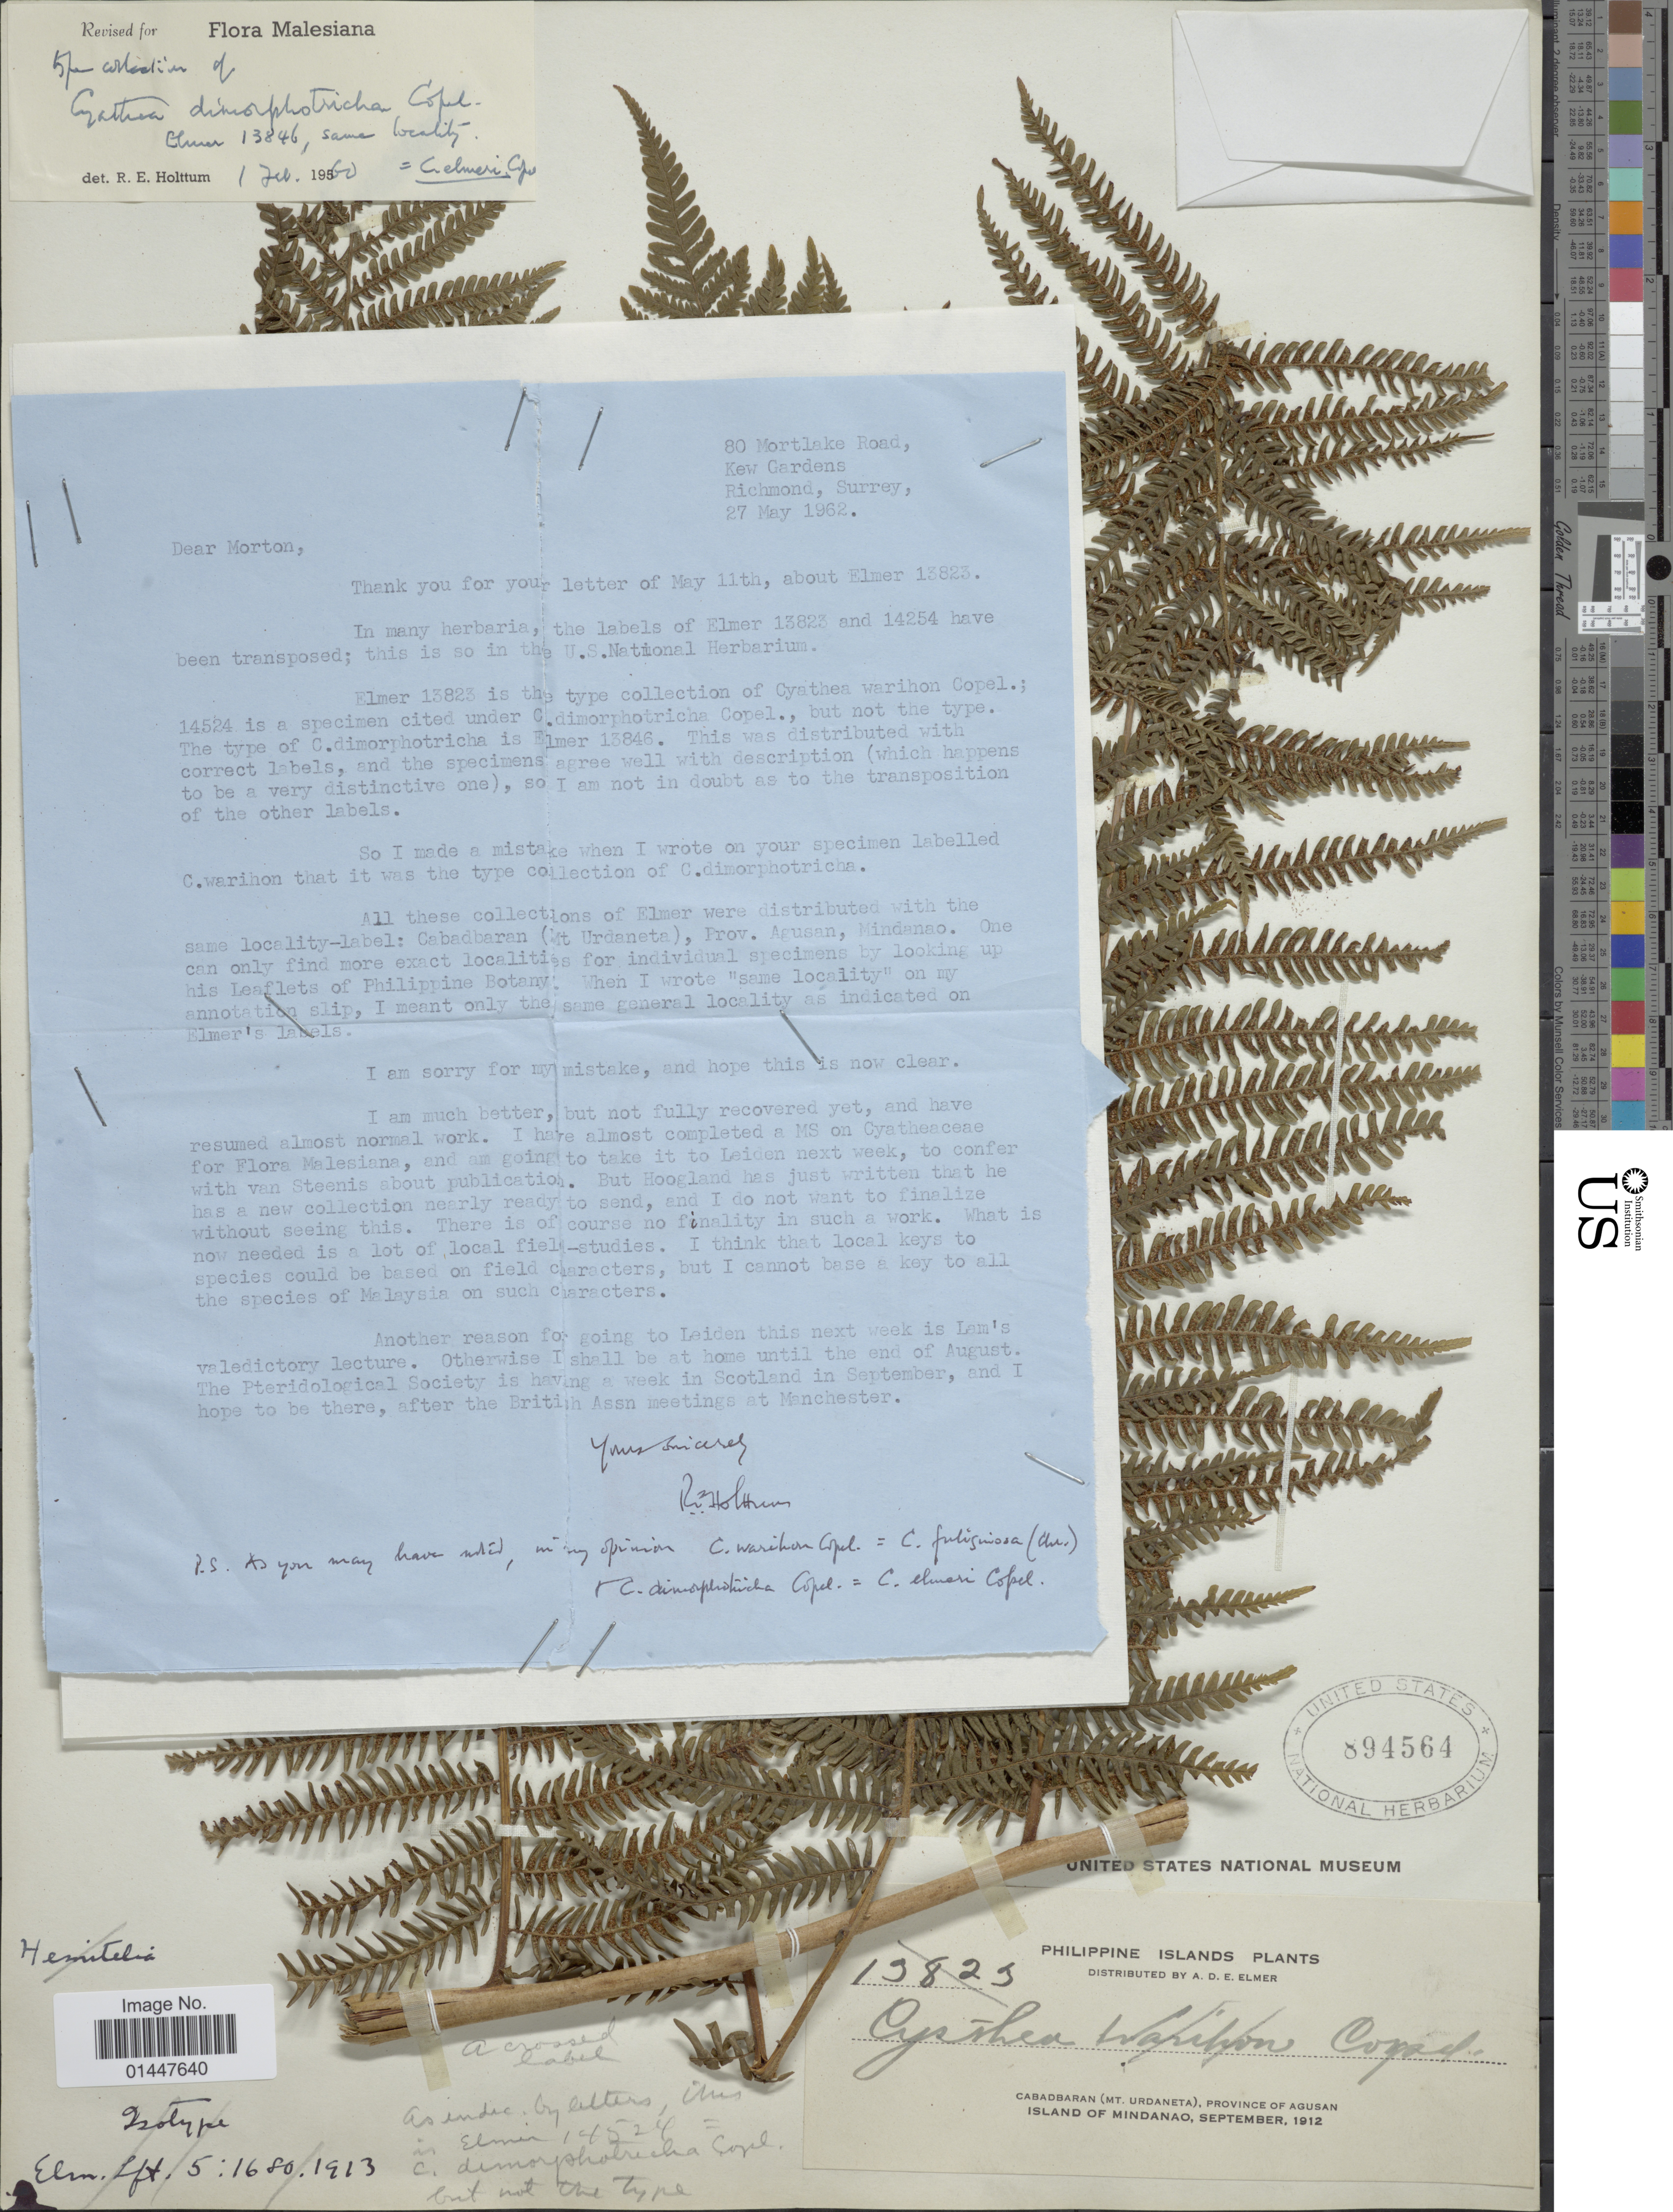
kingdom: Plantae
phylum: Tracheophyta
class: Polypodiopsida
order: Cyatheales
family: Cyatheaceae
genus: Sphaeropteris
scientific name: Sphaeropteris elmeri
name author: (Copel.) R.M. Tryon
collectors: A. D. E. Elmer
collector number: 13823*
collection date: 1912-09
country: Philippines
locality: Philippine Islands. Cabadbaran (Mt. Urdaneta), Province of Agusan. Island of Mindanao.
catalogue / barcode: US 894564